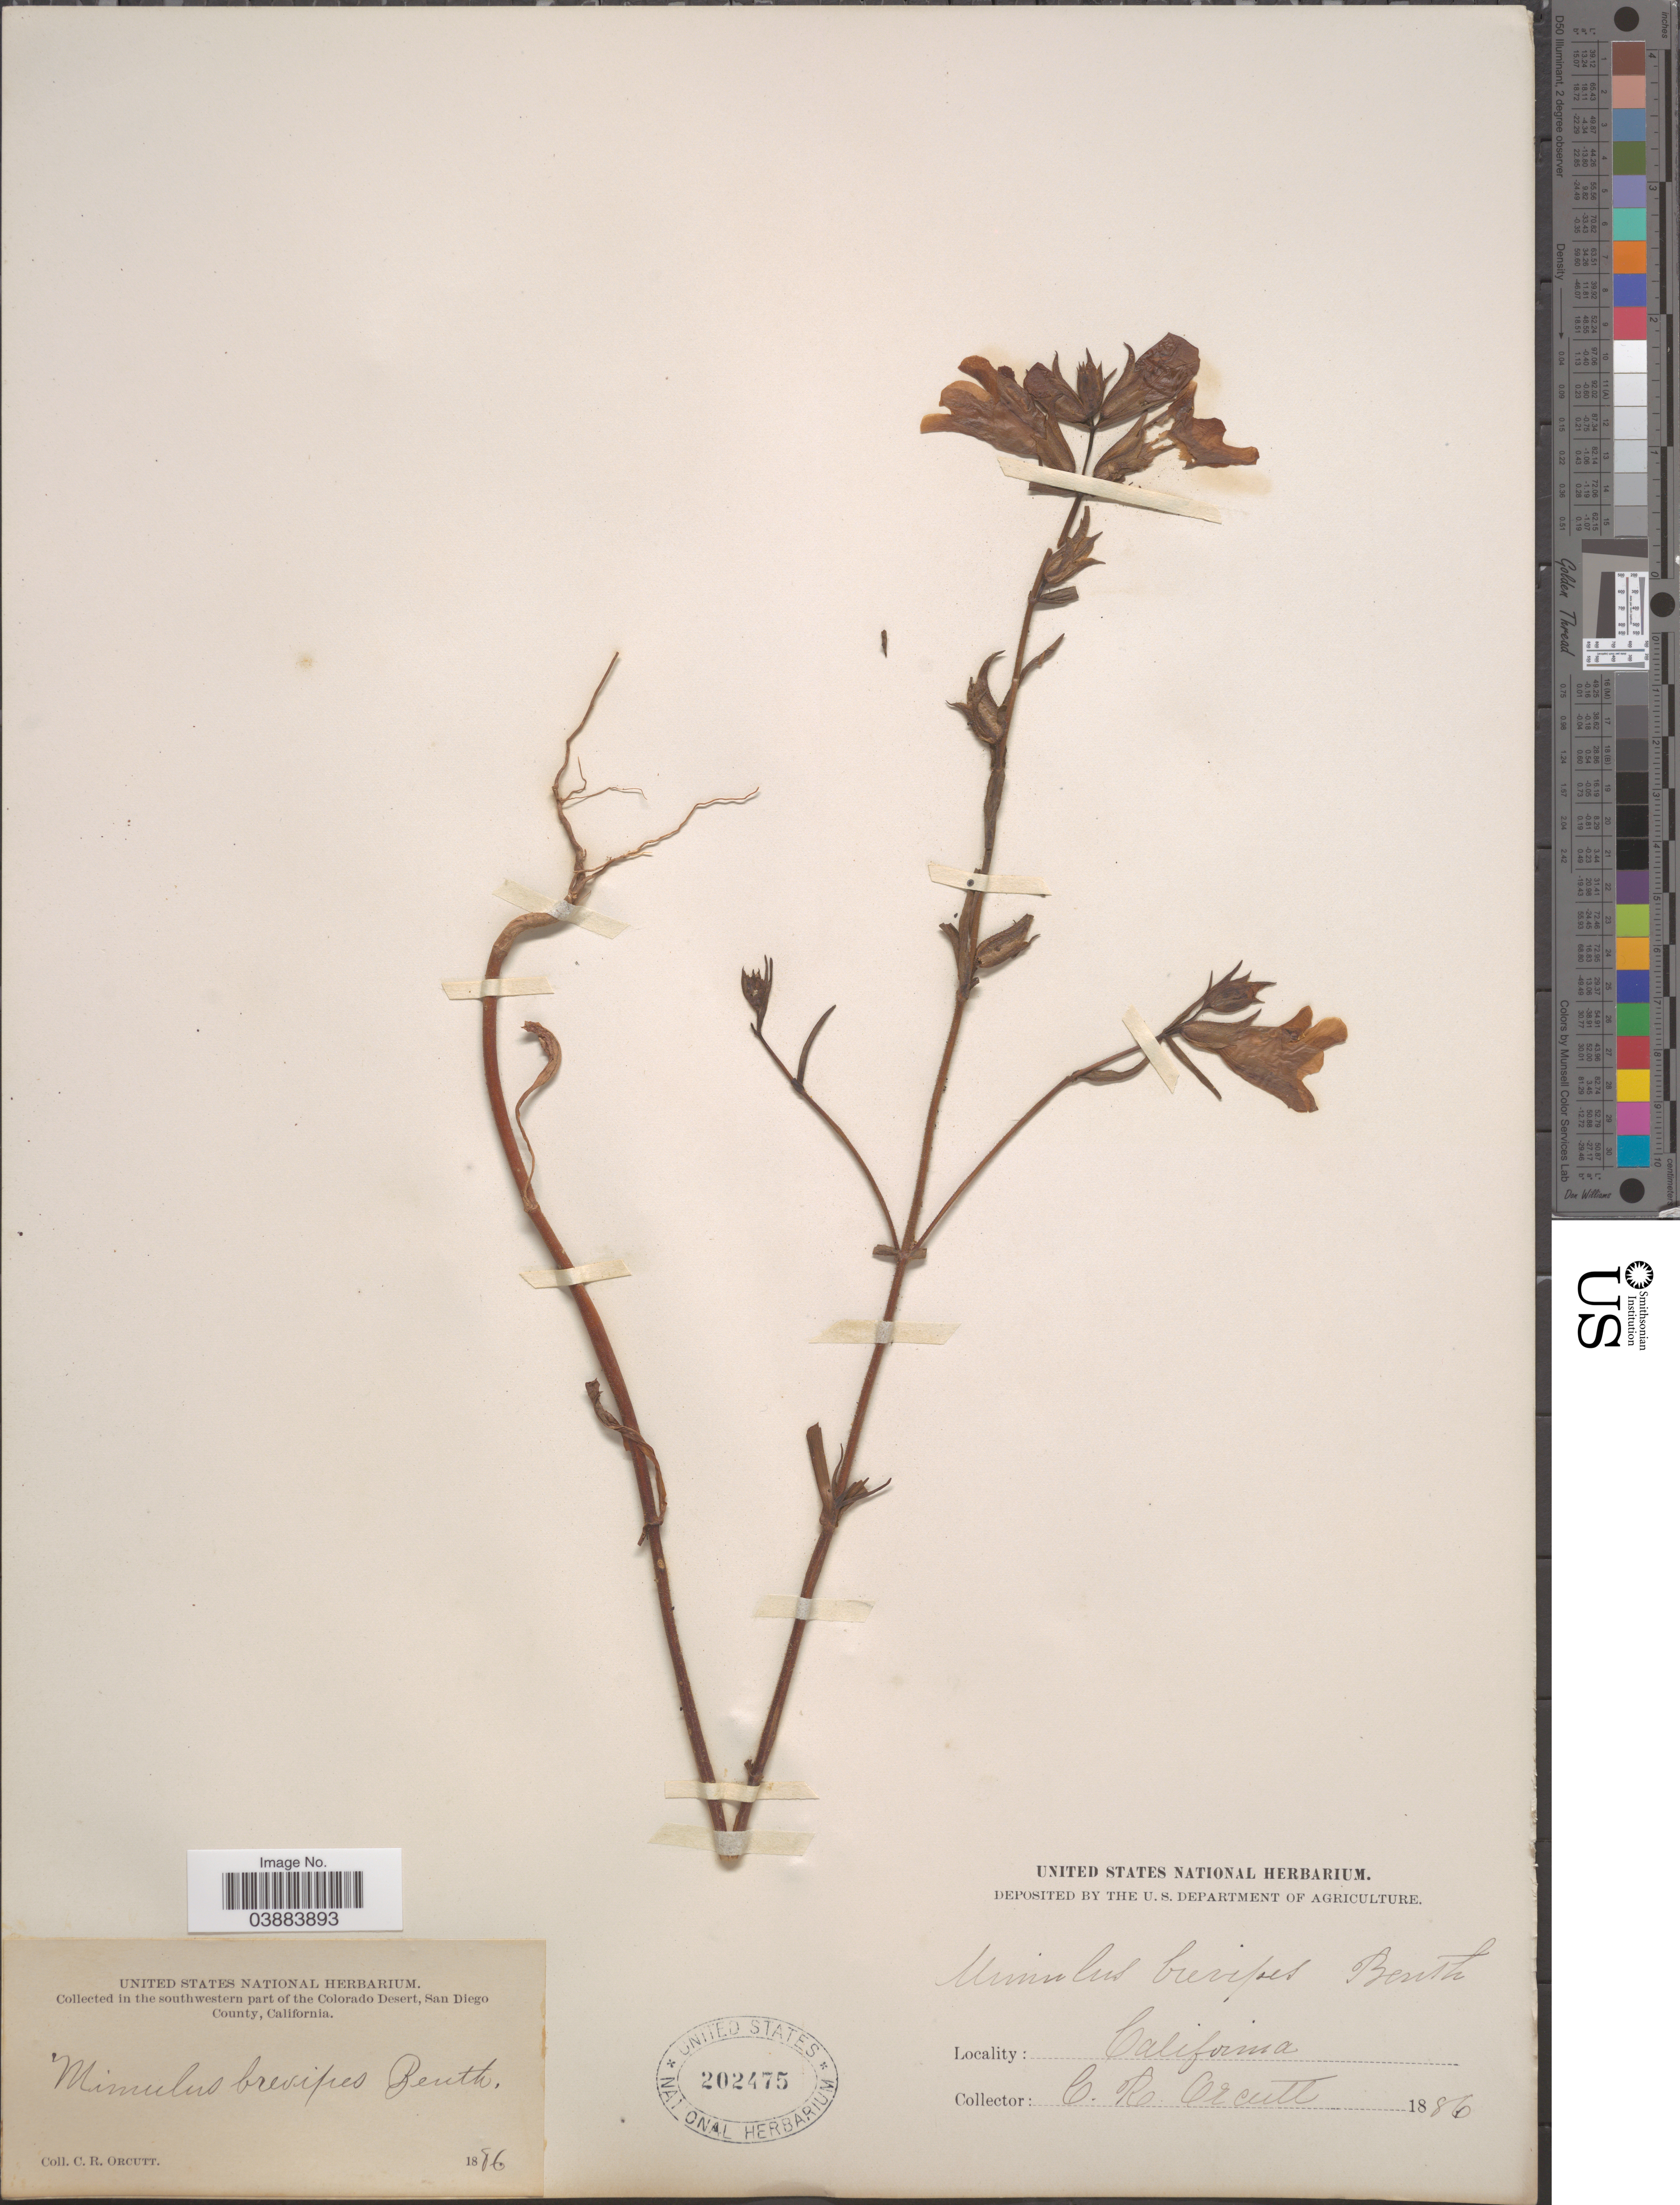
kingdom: Plantae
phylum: Tracheophyta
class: Magnoliopsida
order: Lamiales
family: Phrymaceae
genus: Eunanus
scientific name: Eunanus brevipes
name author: (Benth.) Greene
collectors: C. R. Orcutt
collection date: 1886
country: United States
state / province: California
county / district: San Diego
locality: In the southwestern part of the Colorado Desert, San Diego County.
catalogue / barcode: US 202475